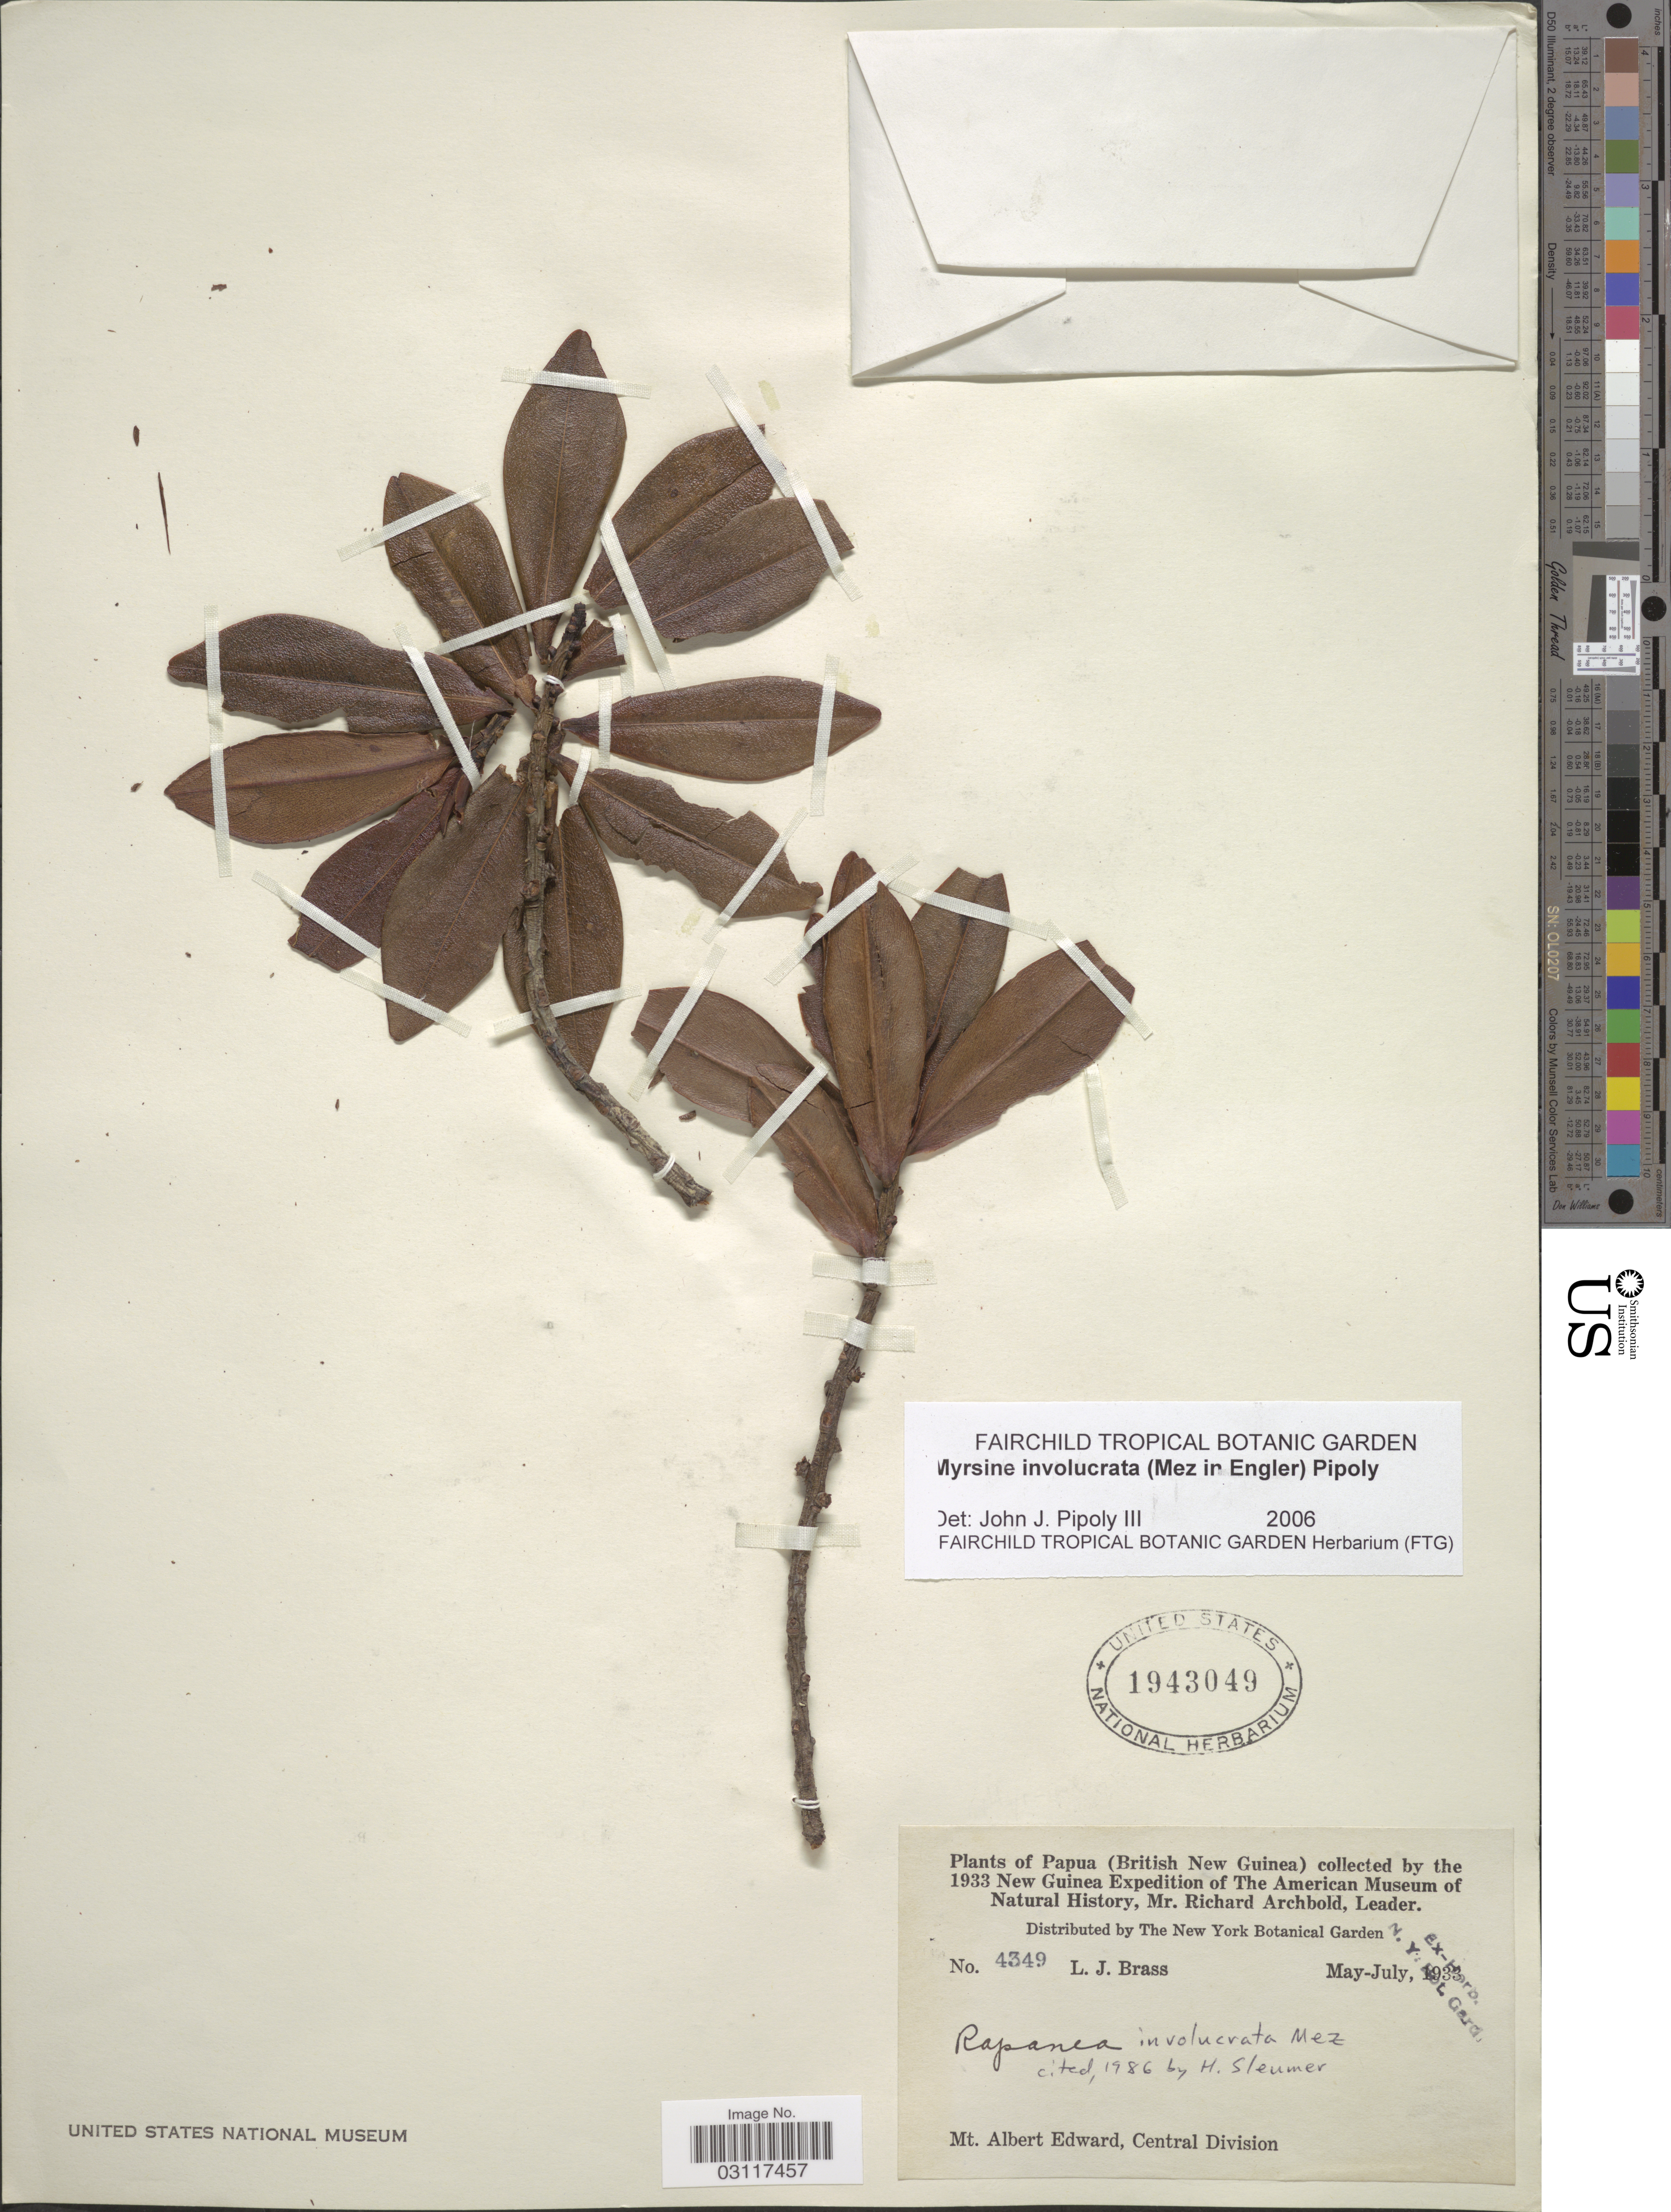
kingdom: Plantae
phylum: Tracheophyta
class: Magnoliopsida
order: Ericales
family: Primulaceae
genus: Myrsine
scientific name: Myrsine involucrata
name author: (Mez) Pipoly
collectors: L. J. Brass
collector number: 4349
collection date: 1933-05/1933-07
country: Papua New Guinea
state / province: Central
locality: Papua (British New Guinea), Mt. Albert Edward, Central Division.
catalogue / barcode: US 1943049